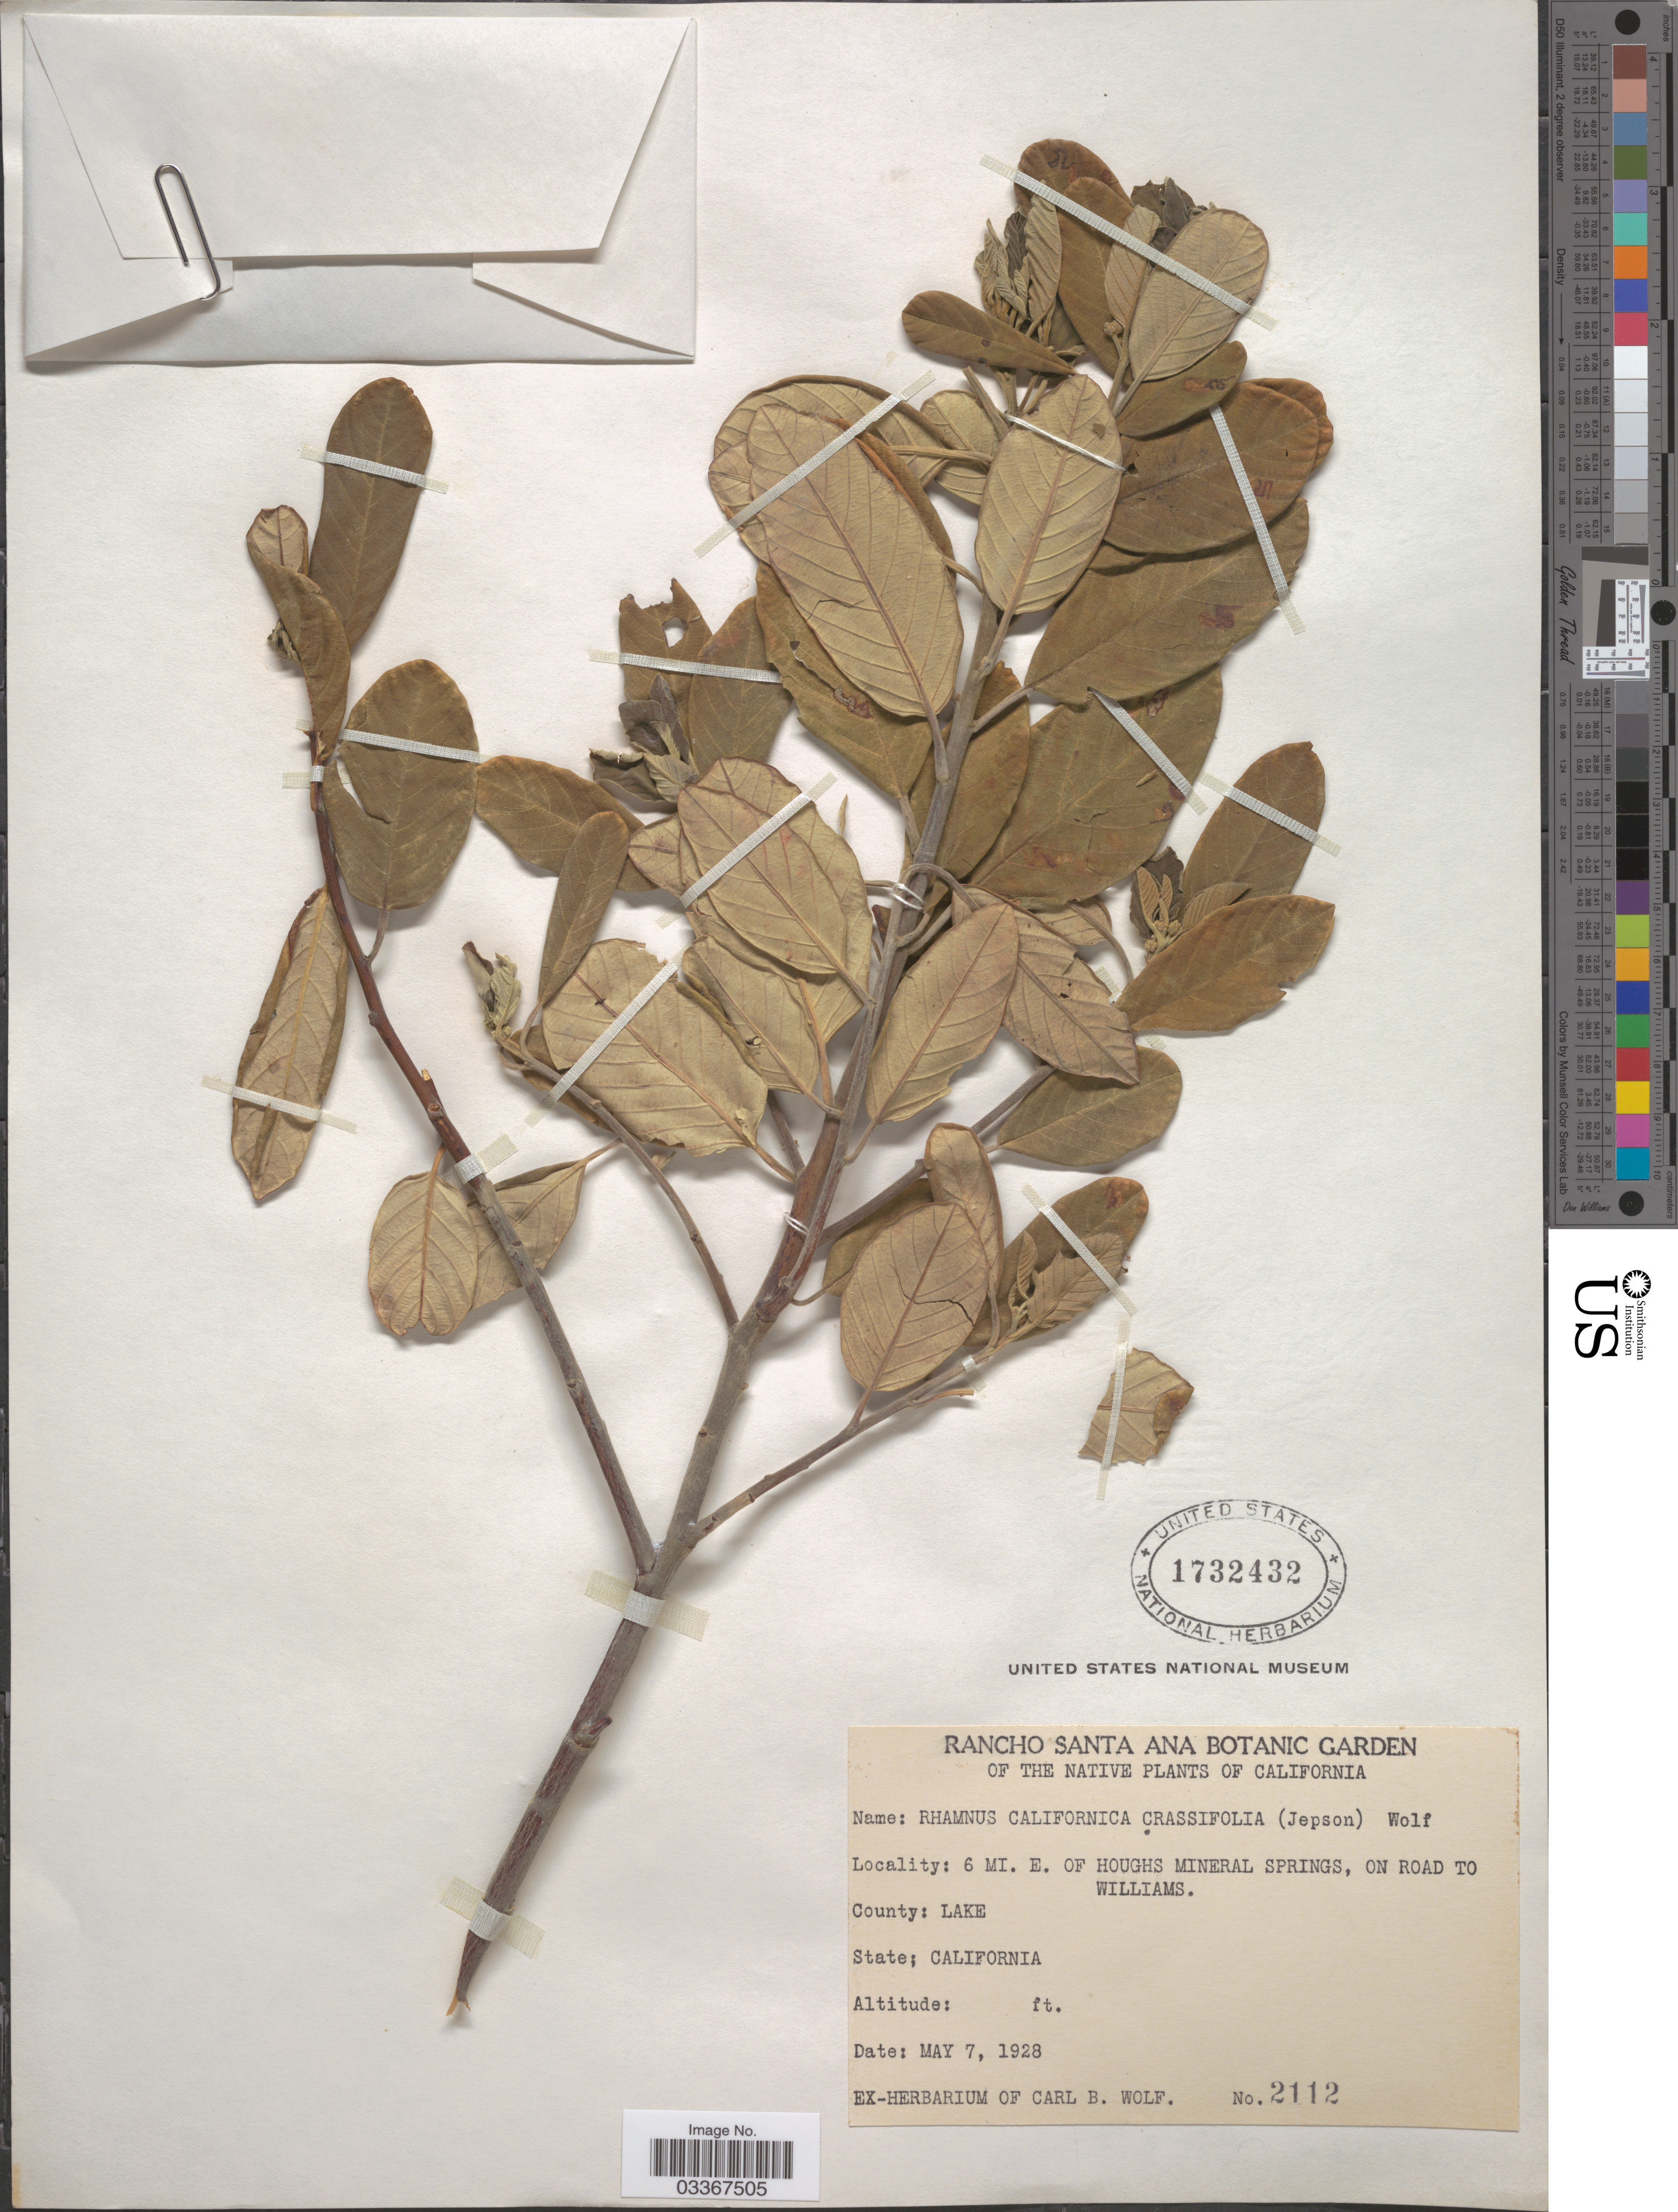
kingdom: Plantae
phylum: Tracheophyta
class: Magnoliopsida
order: Rosales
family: Rhamnaceae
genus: Frangula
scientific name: Frangula californica subsp. crassifolia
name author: (Jeps.) Kartesz & Gandhi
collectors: ex herb. Carl B. Wolf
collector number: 2112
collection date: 1928-05-07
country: United States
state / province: California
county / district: Lake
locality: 6 mi. of Houghs Mineral Springs, on road to Williams. County: Lake.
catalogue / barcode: US 1732432